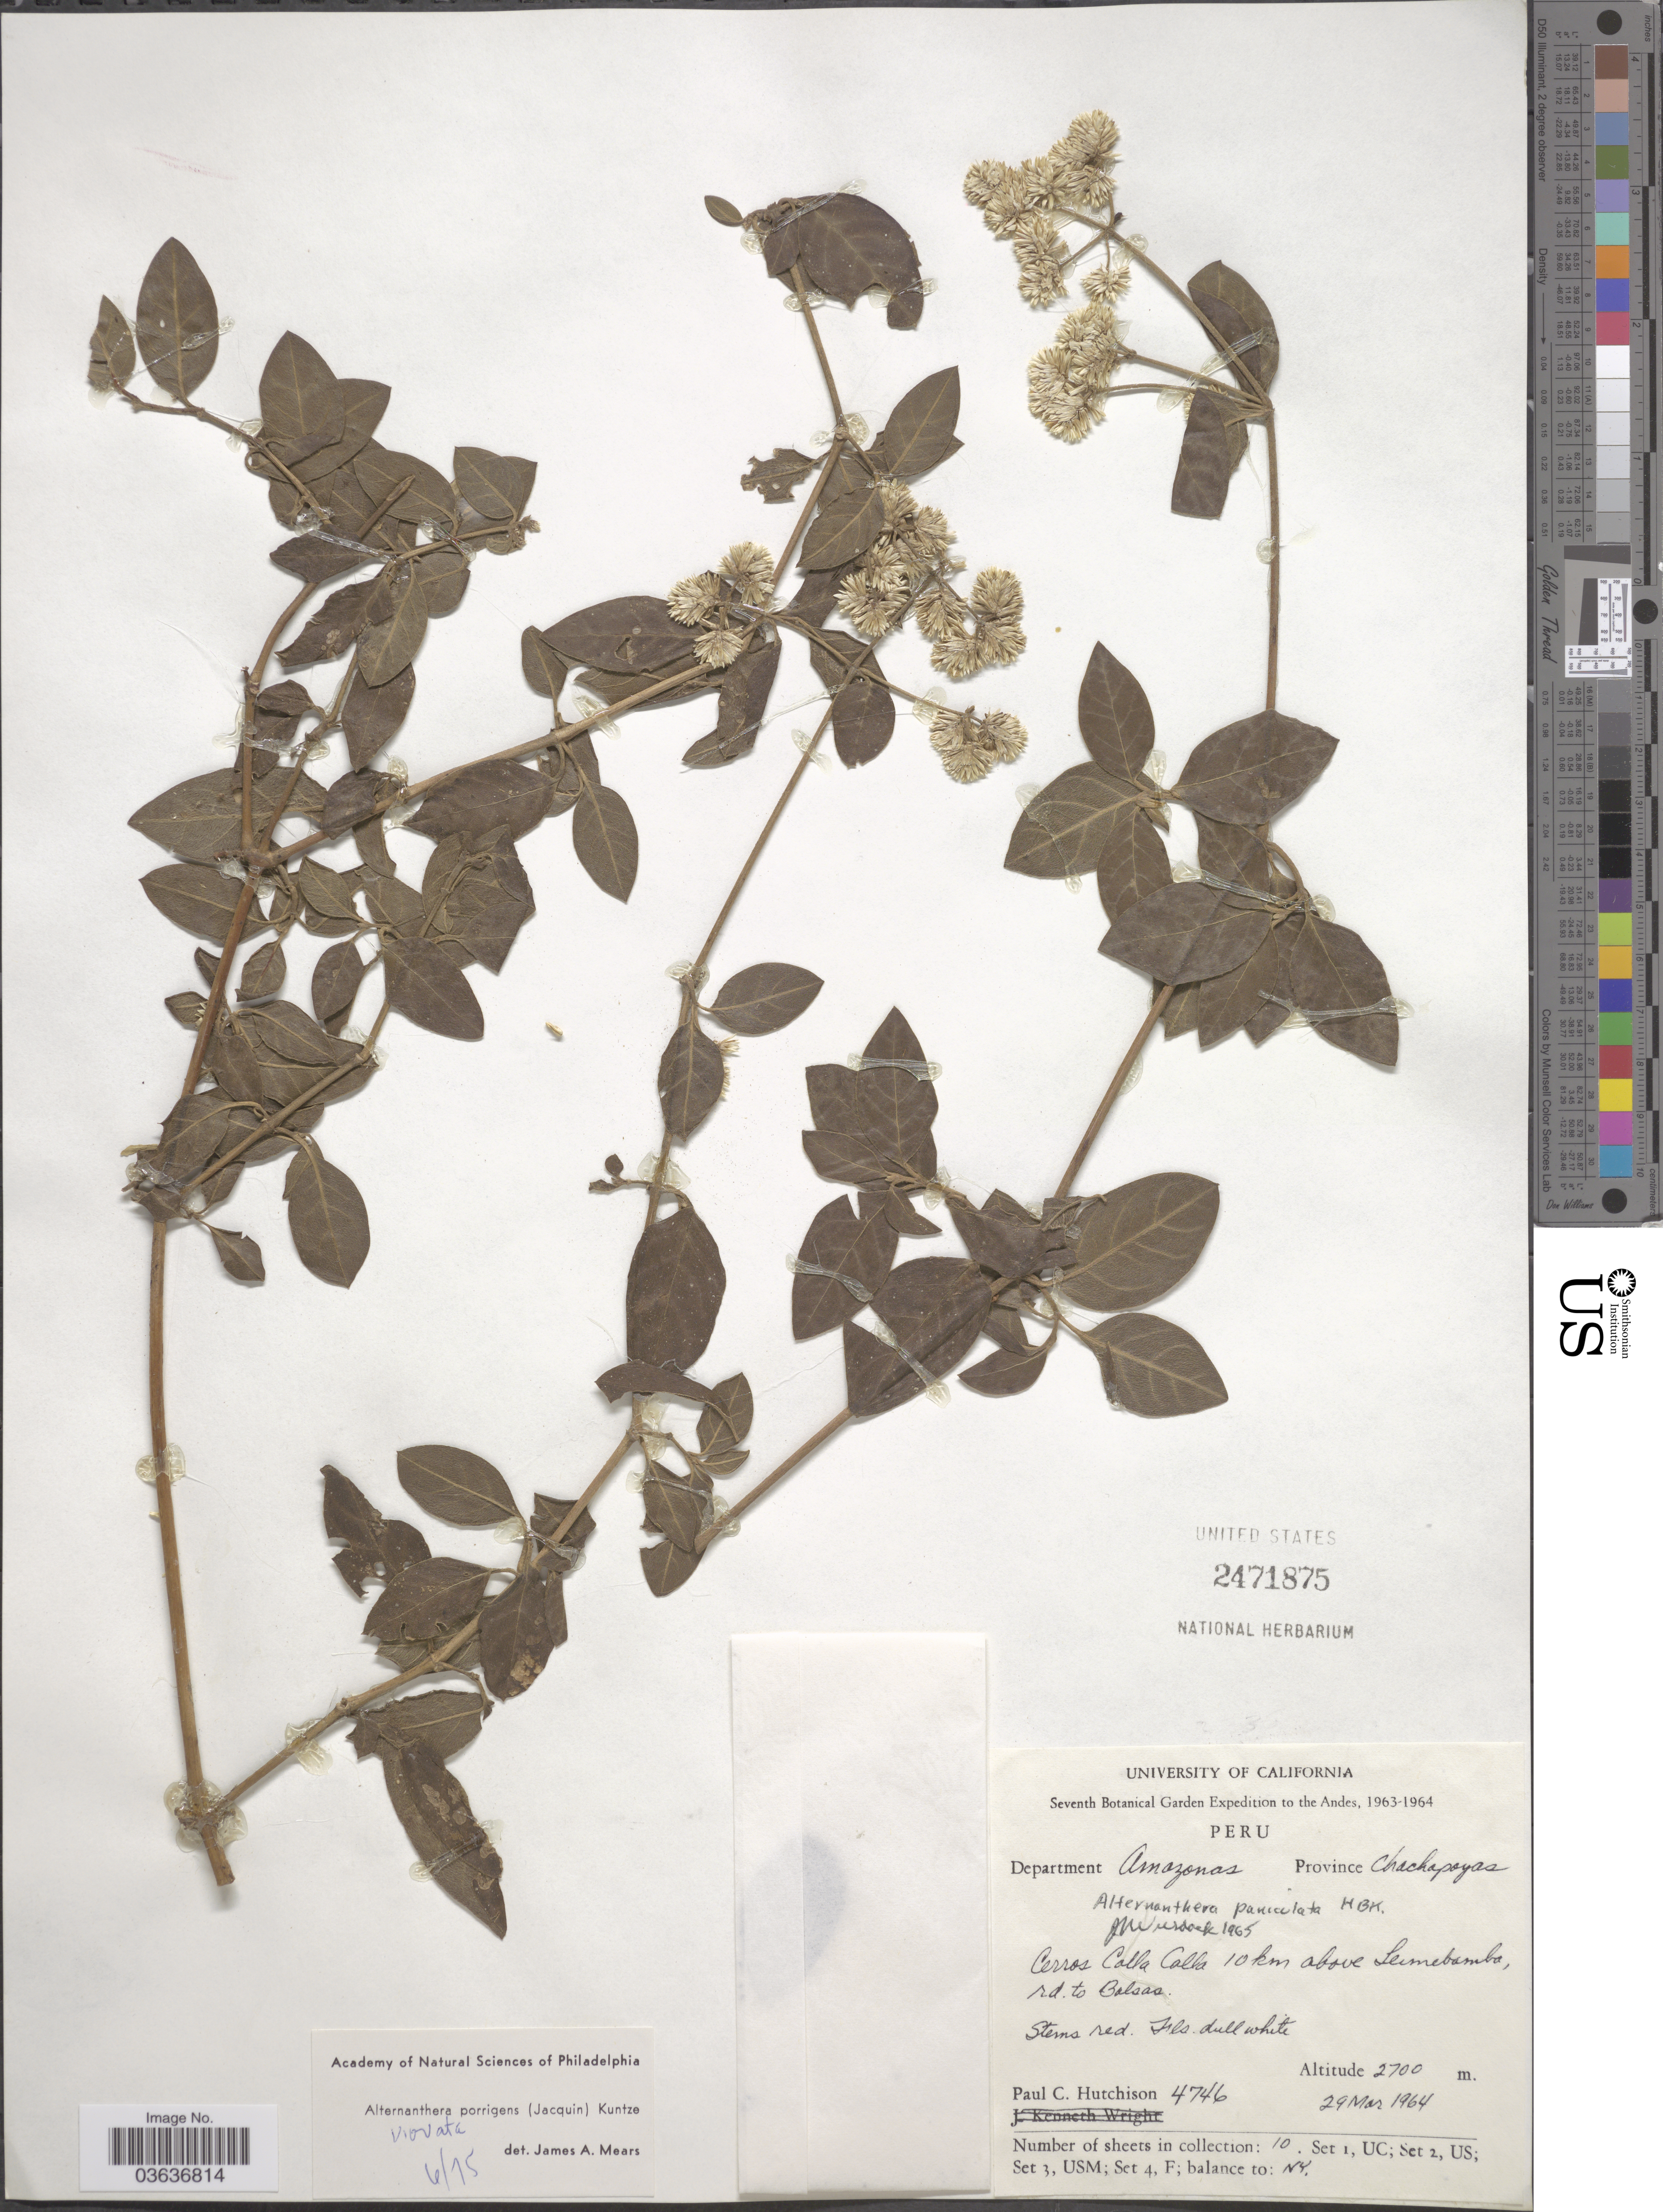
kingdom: Plantae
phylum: Tracheophyta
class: Magnoliopsida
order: Caryophyllales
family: Amaranthaceae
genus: Alternanthera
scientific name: Alternanthera porrigens var. ovata Mears var. nov. ined.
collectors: P. C. Hutchison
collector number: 4746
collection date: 1964-03-29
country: Peru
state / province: Amazonas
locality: The Andes. Department Amazonas. Province Chachapoyas. Cerros Calla Calla 10 km above Leimebamba, r.d. to Bolsas.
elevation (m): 2700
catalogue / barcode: US 2471875